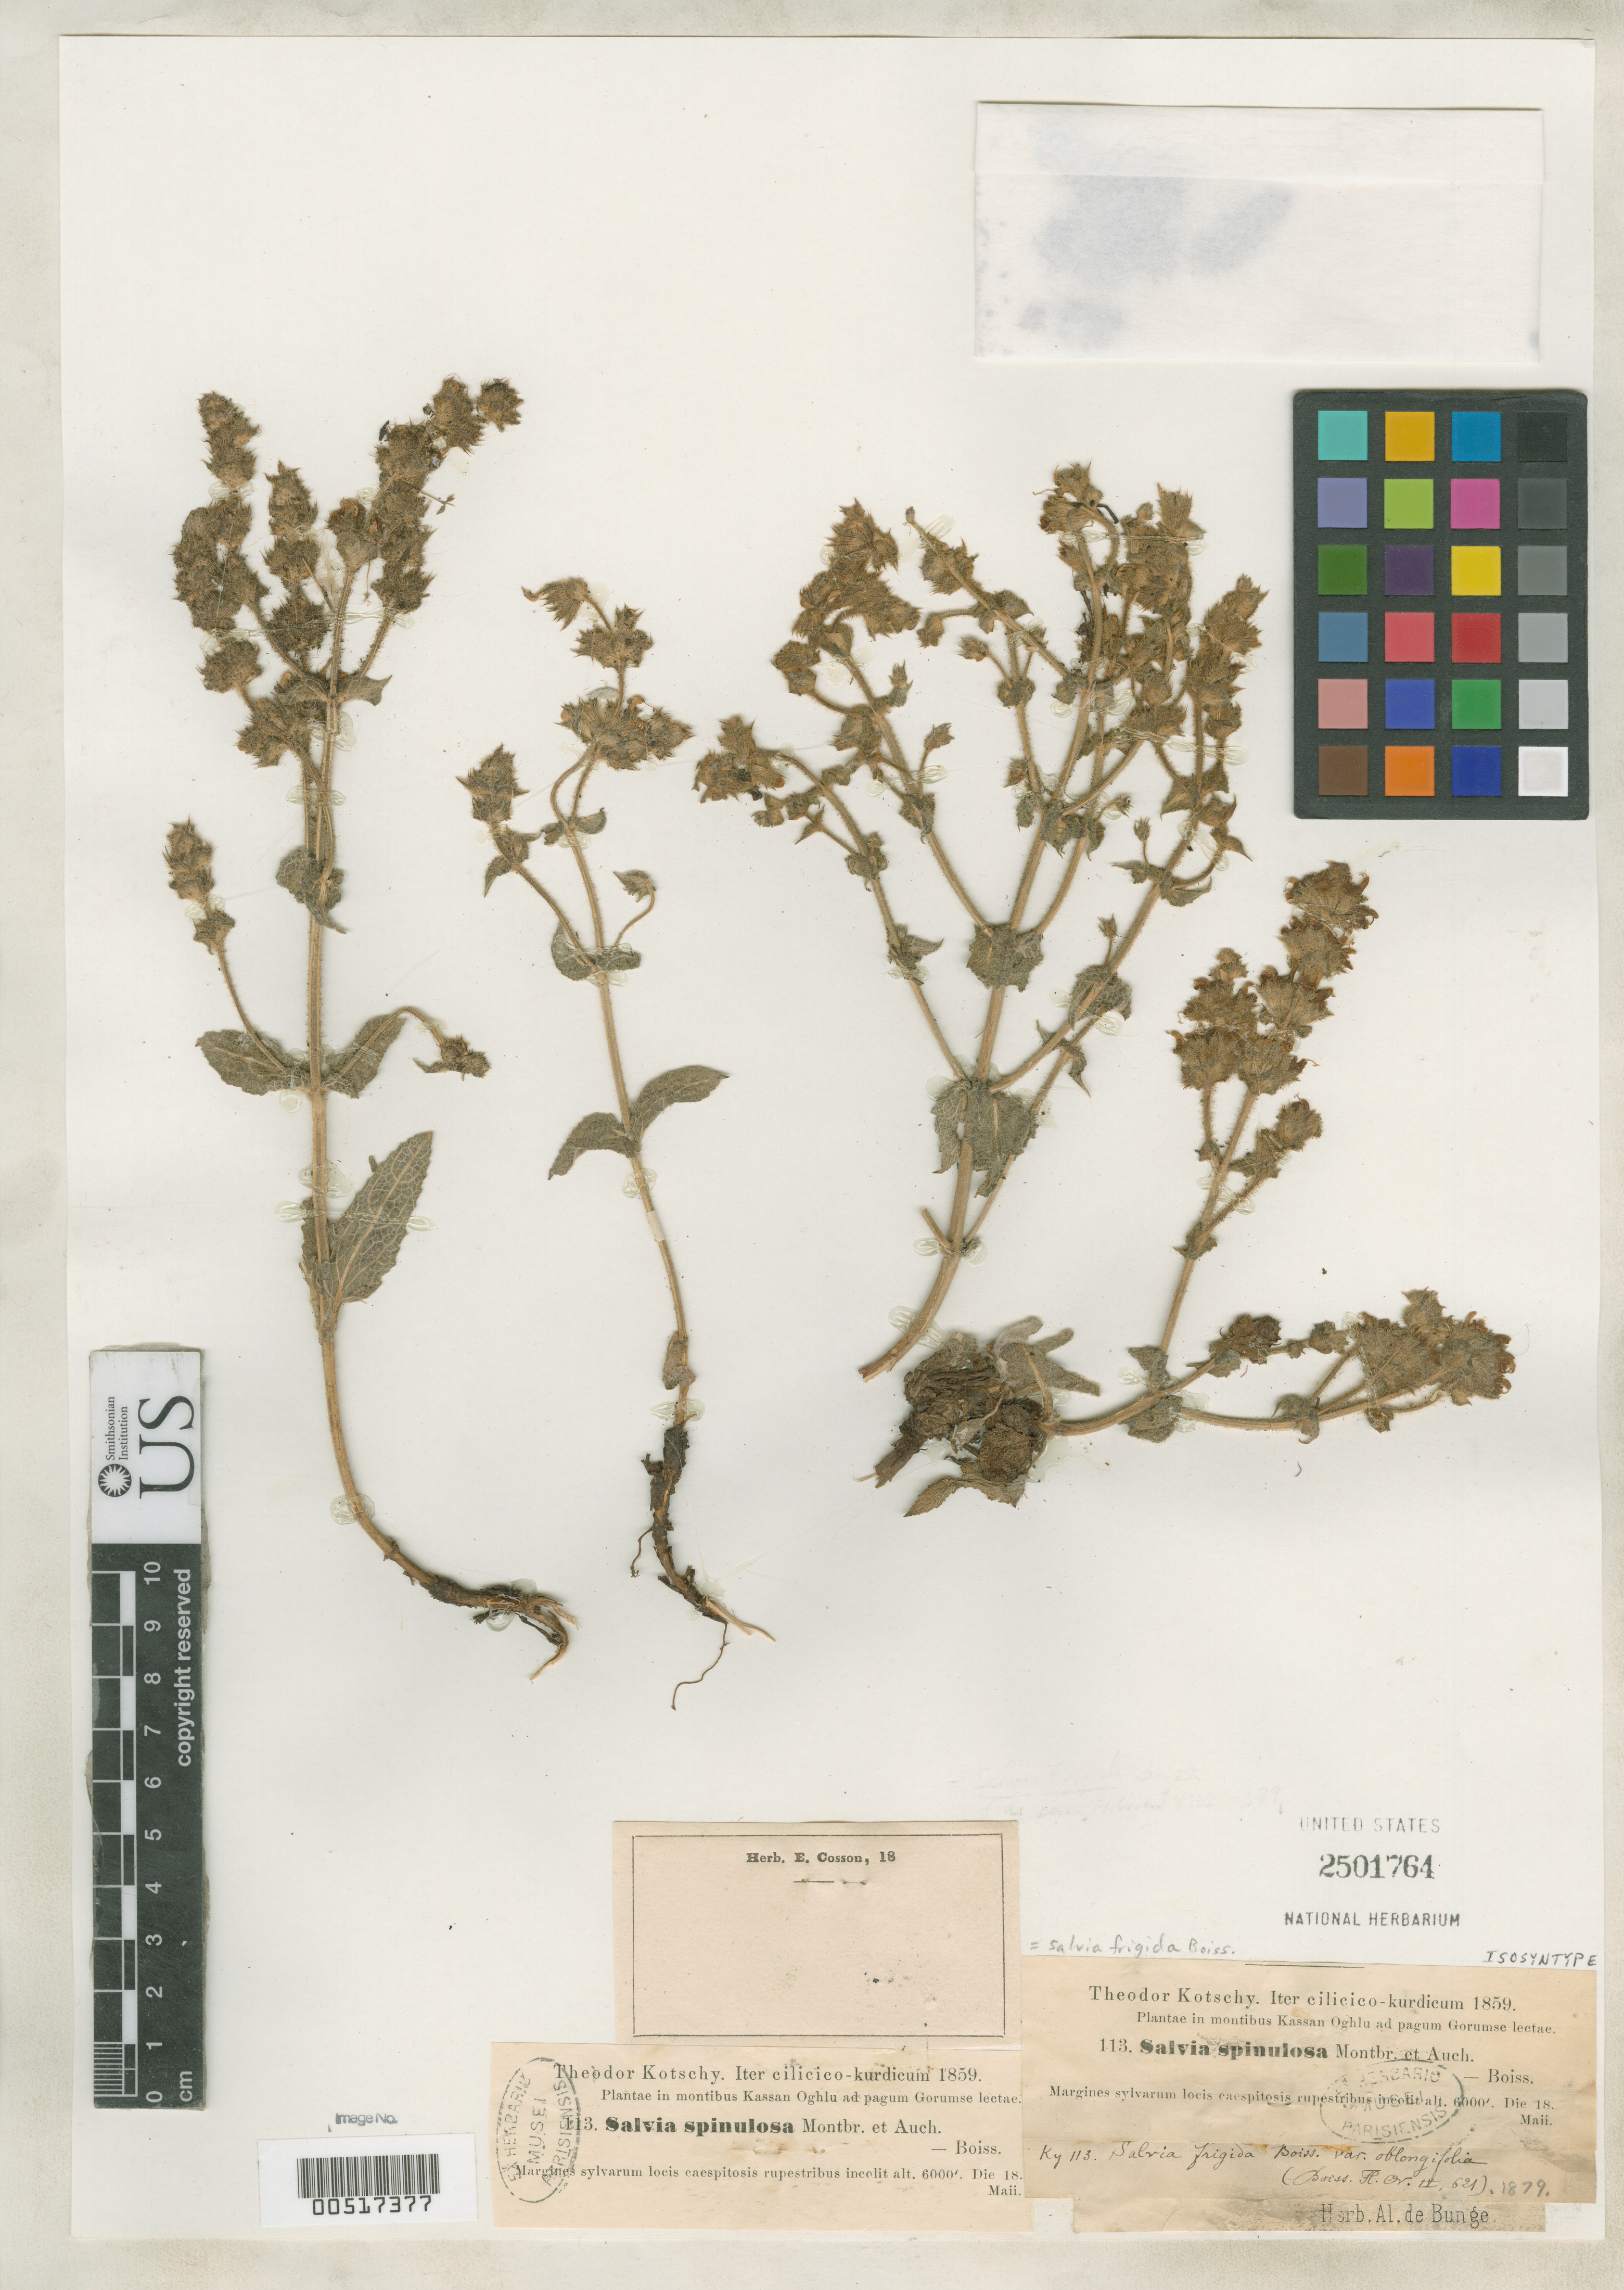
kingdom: Plantae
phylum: Tracheophyta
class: Magnoliopsida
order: Lamiales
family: Lamiaceae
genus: Salvia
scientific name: Salvia frigida var. oblongifolia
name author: Boiss.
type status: Isosyntype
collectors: K. G. Kotschy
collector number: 113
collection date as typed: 18 May 1859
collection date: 1859-05-18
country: Turkey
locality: In montibus Kassan Oghlu ad Pagum Gorumse, margines Sylvarum locis Caespitosis rupestris Incolit.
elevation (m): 1829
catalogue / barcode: US 2501764